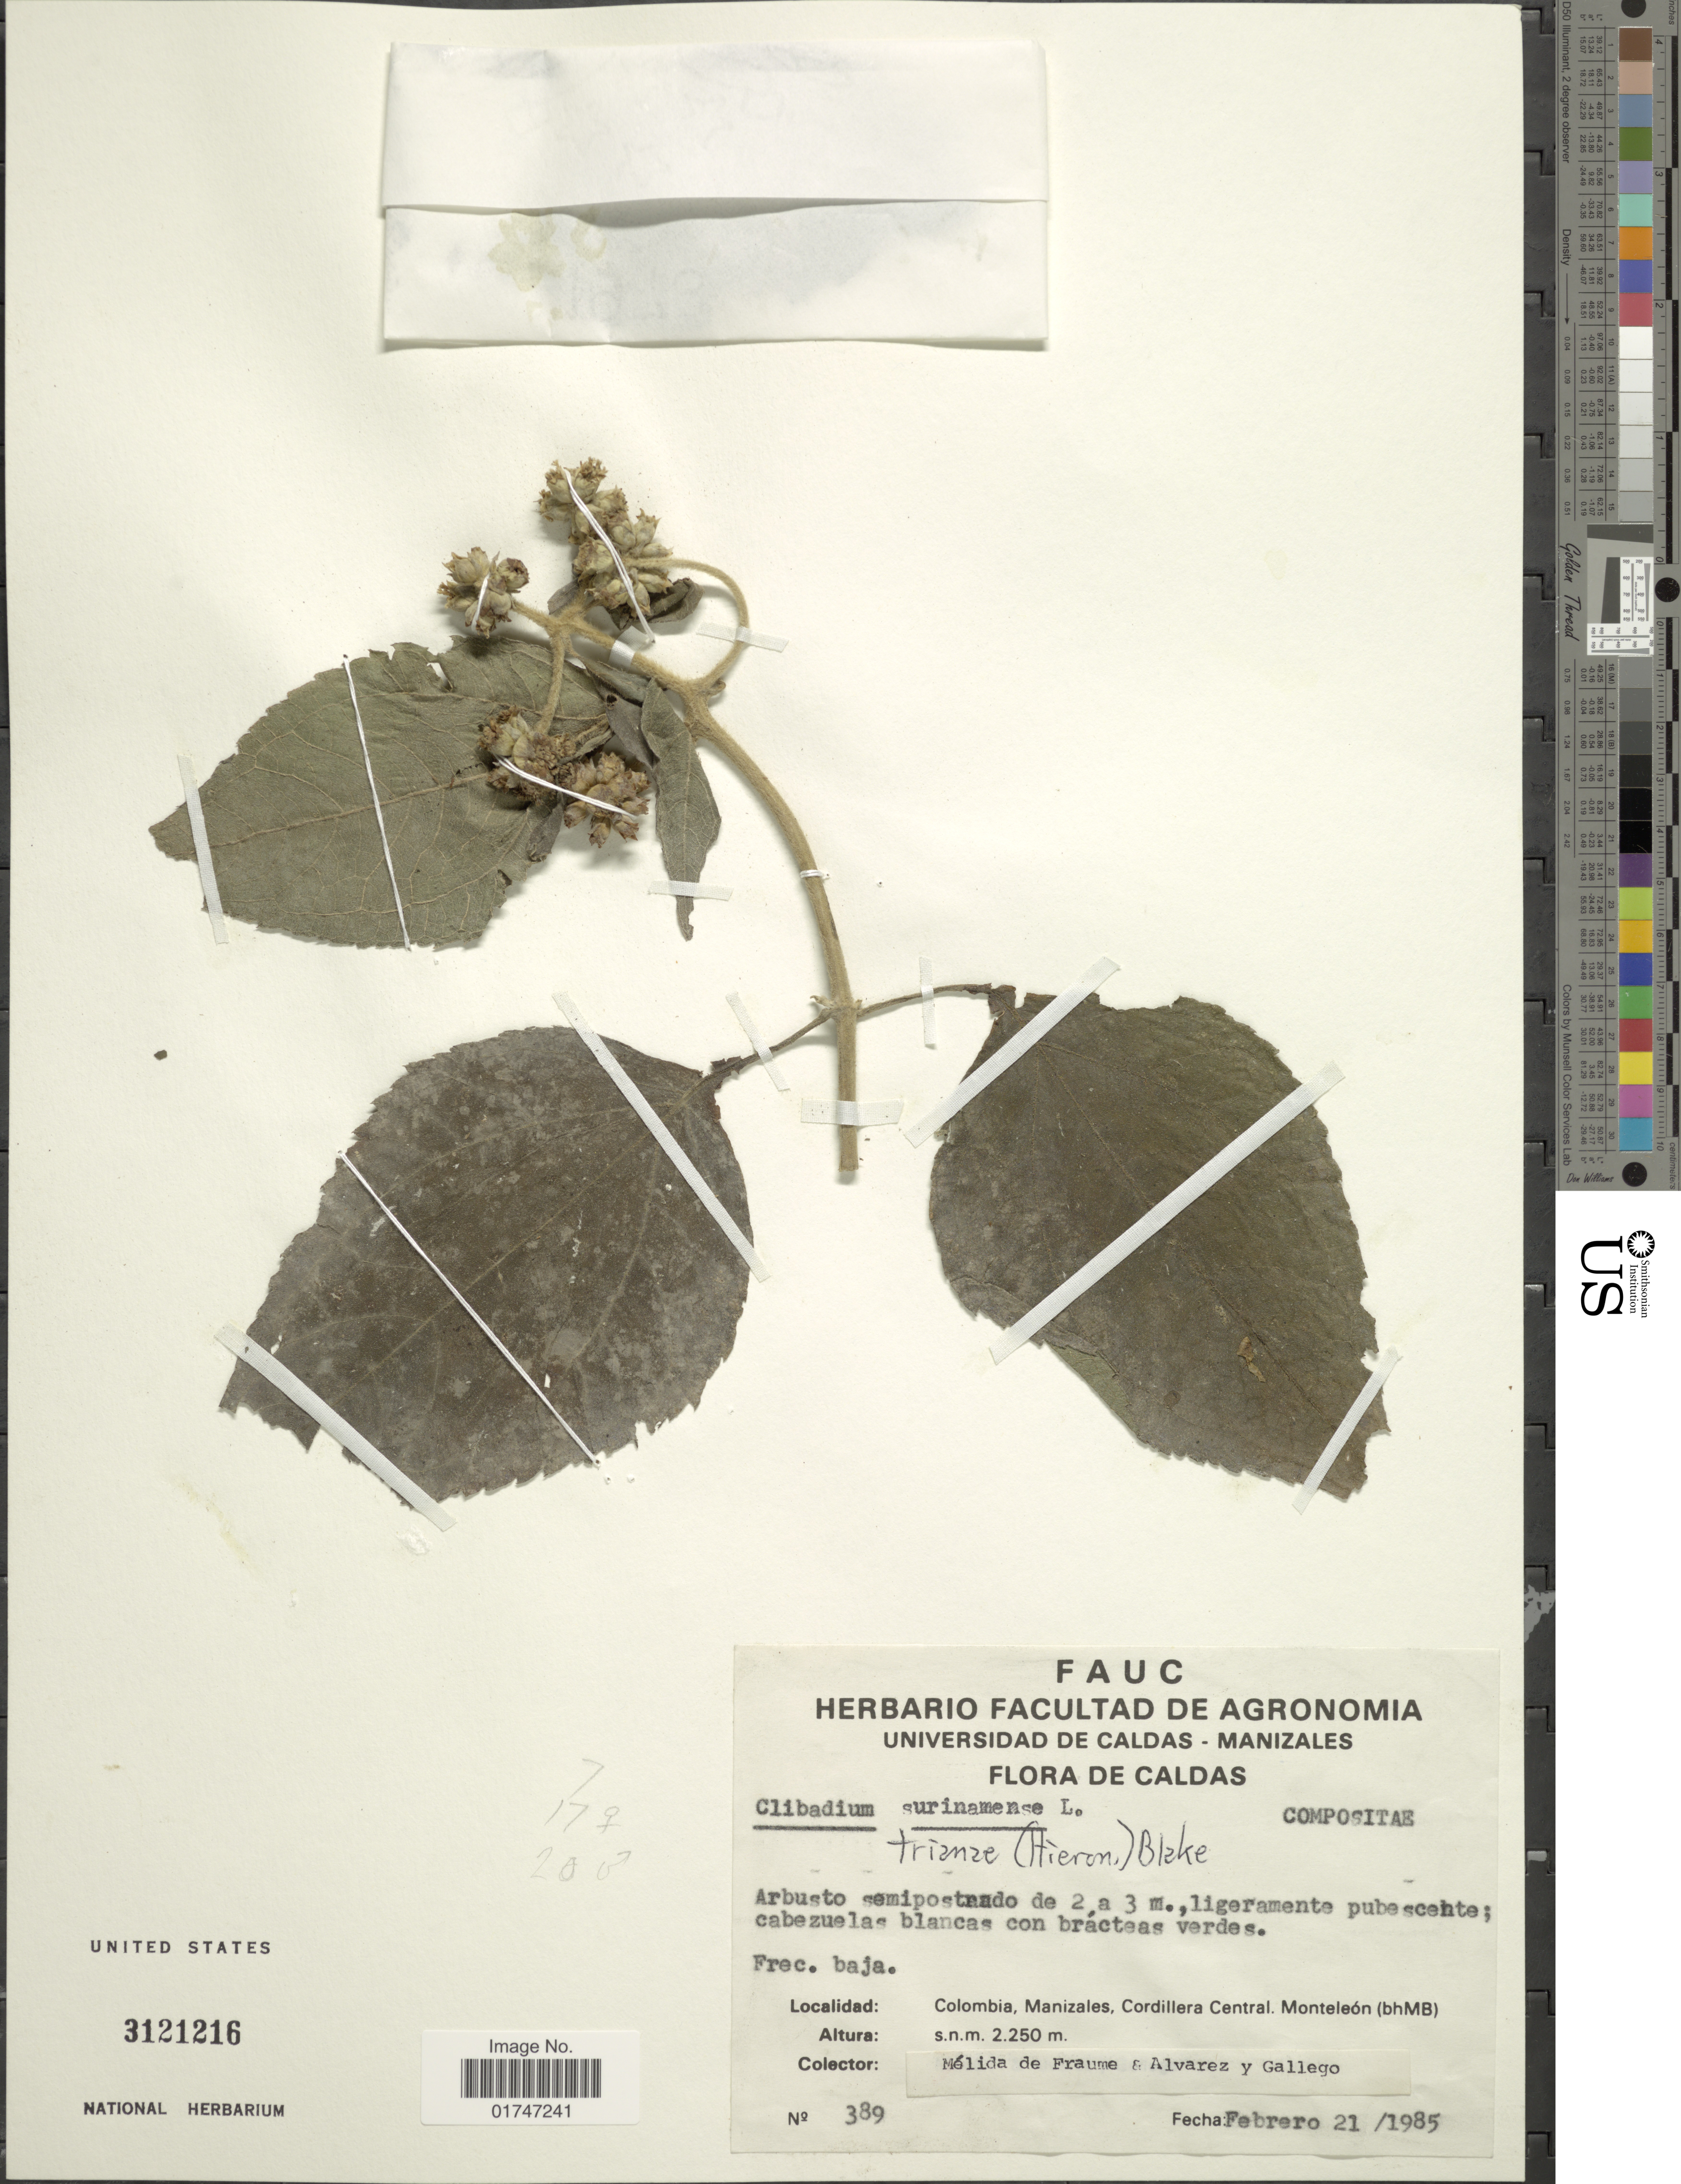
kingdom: Plantae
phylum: Tracheophyta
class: Magnoliopsida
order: Asterales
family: Asteraceae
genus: Clibadium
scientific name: Clibadium trianae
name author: (Hieron.) S.F. Blake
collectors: M. Fraume, -- Alvarez & -. Gallego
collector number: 389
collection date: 1985-02-21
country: Colombia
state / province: Caldas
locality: Colombia, Manizales, Cordillera Central. Monteleón (bhMB)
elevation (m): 2250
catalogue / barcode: US 3121216